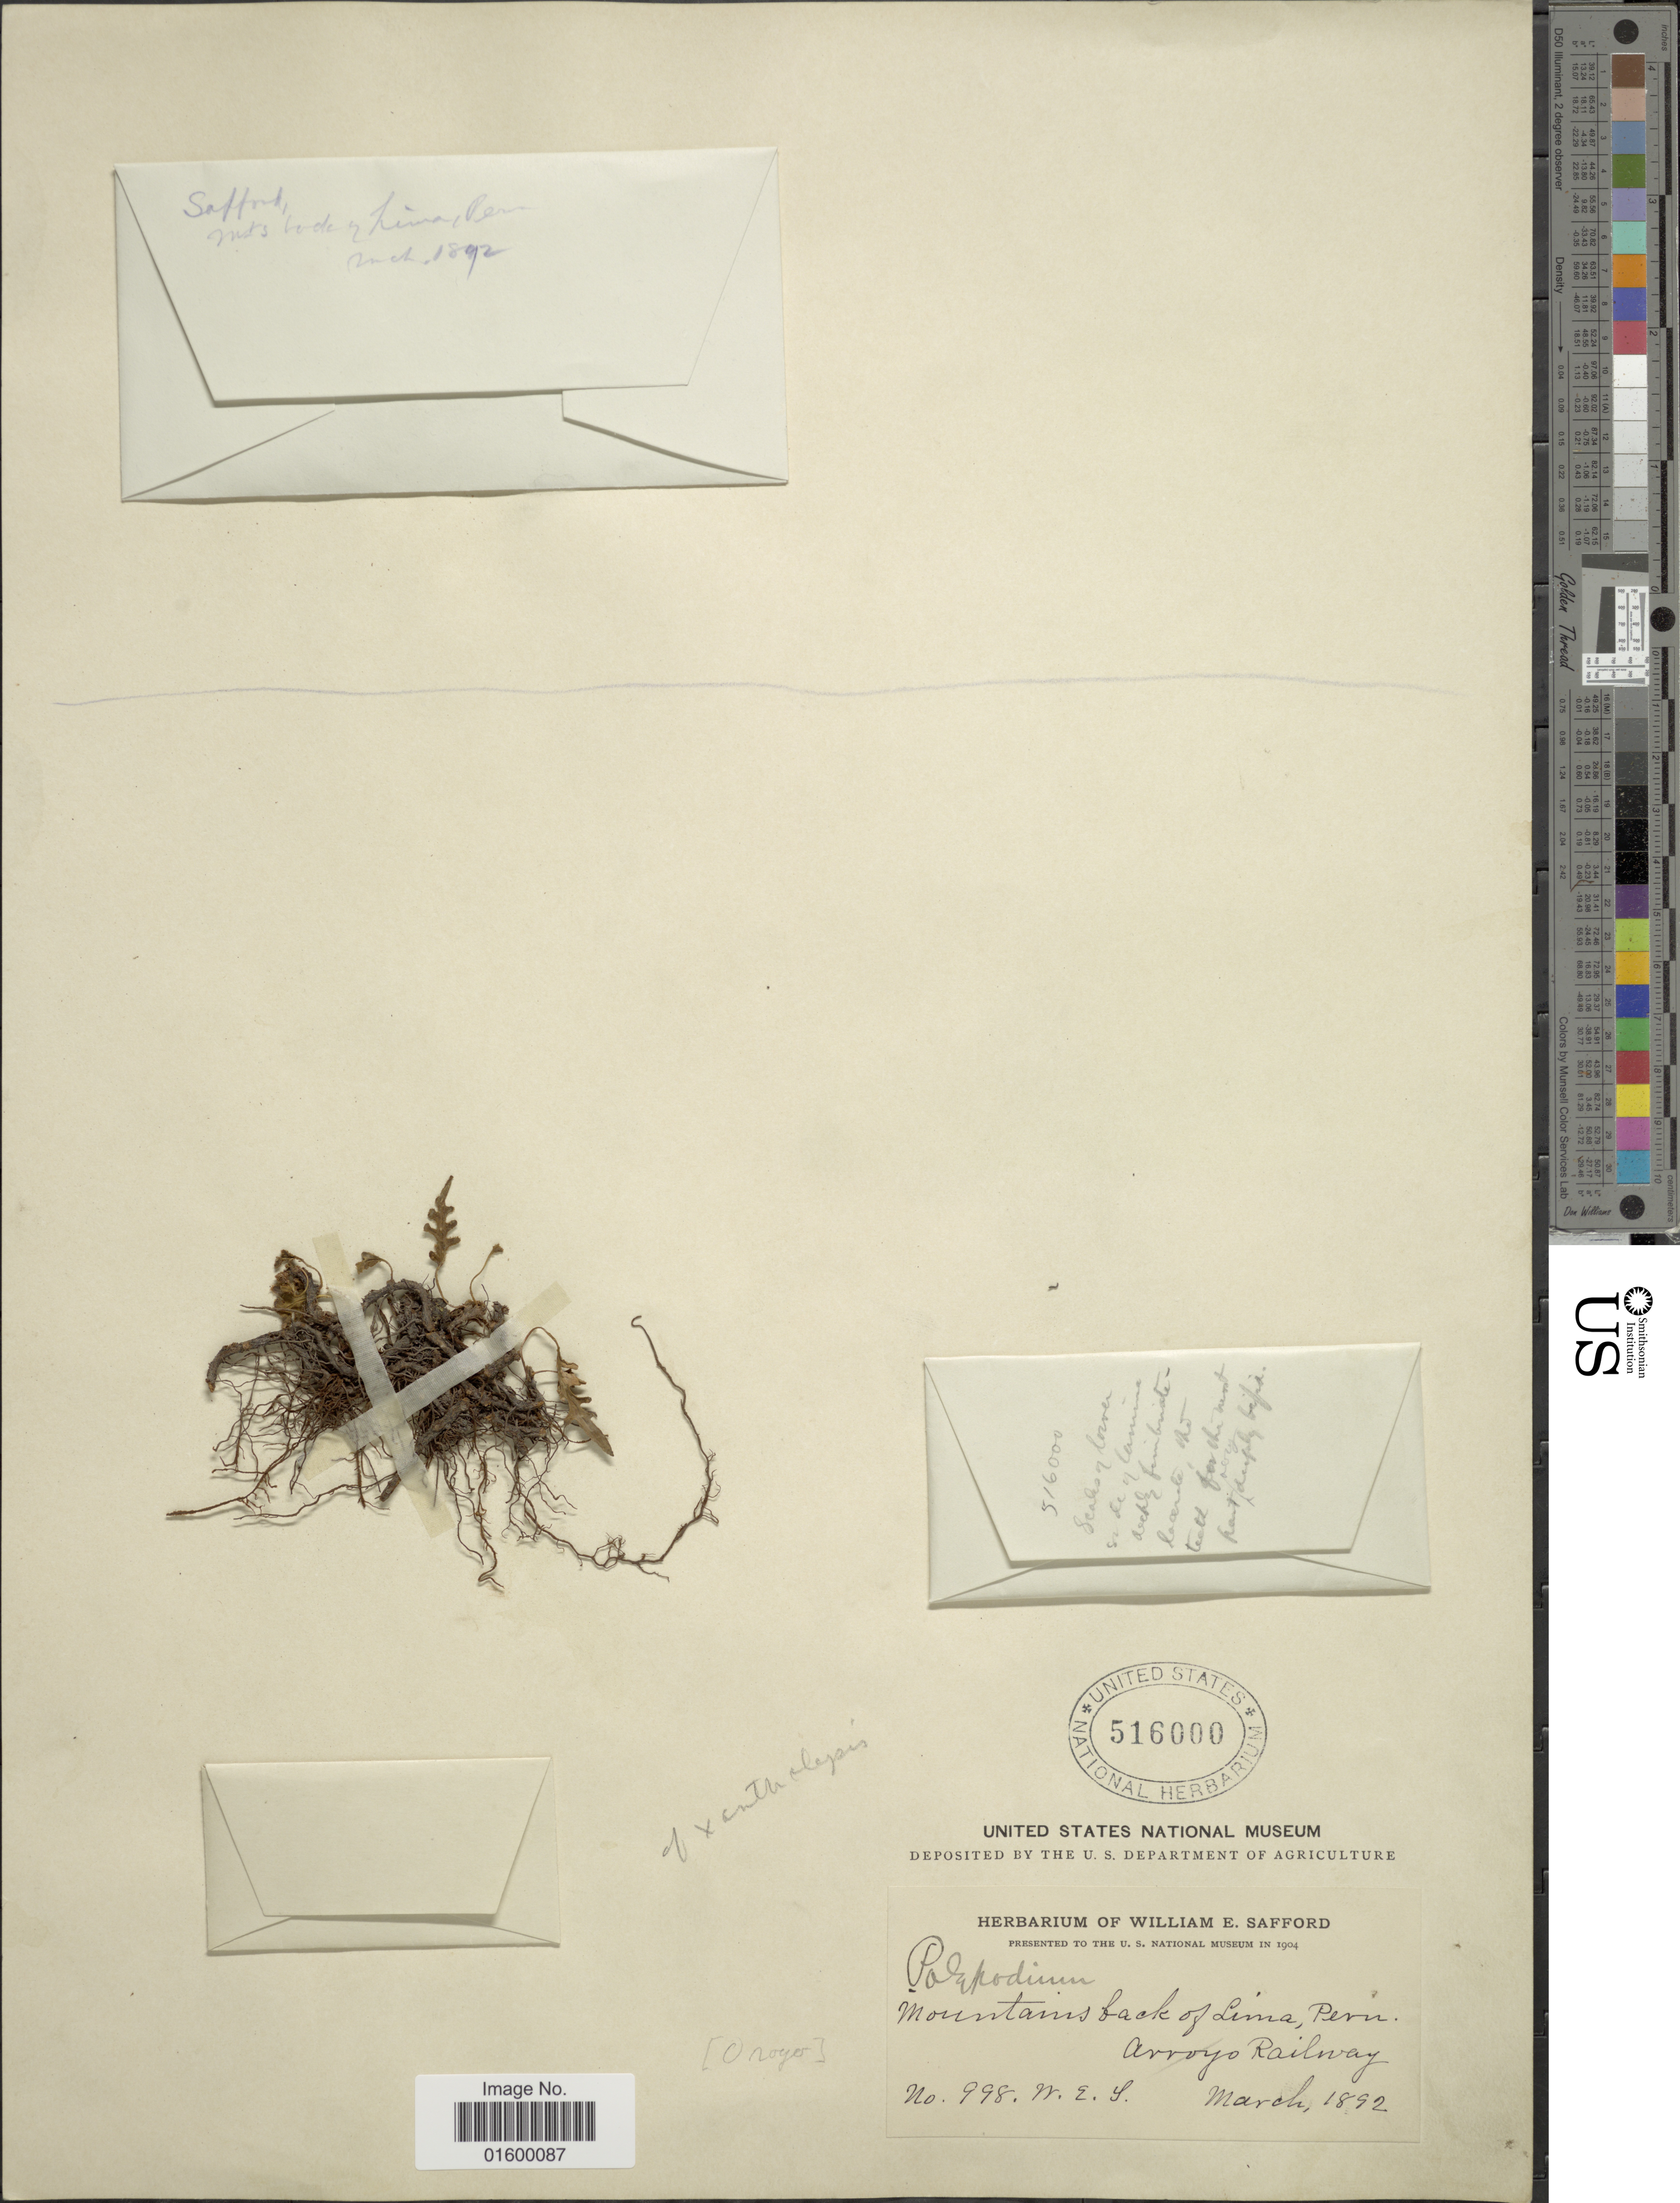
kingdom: Plantae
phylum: Tracheophyta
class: Polypodiopsida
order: Polypodiales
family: Polypodiaceae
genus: Pleopeltis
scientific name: Pleopeltis xantholepis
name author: (Harr.) A.R. Sm.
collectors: W. E. Safford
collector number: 998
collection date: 1892-03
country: Peru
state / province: Lima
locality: Mountains back of Lima, Peru, Arroyo Railway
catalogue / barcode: US 516000